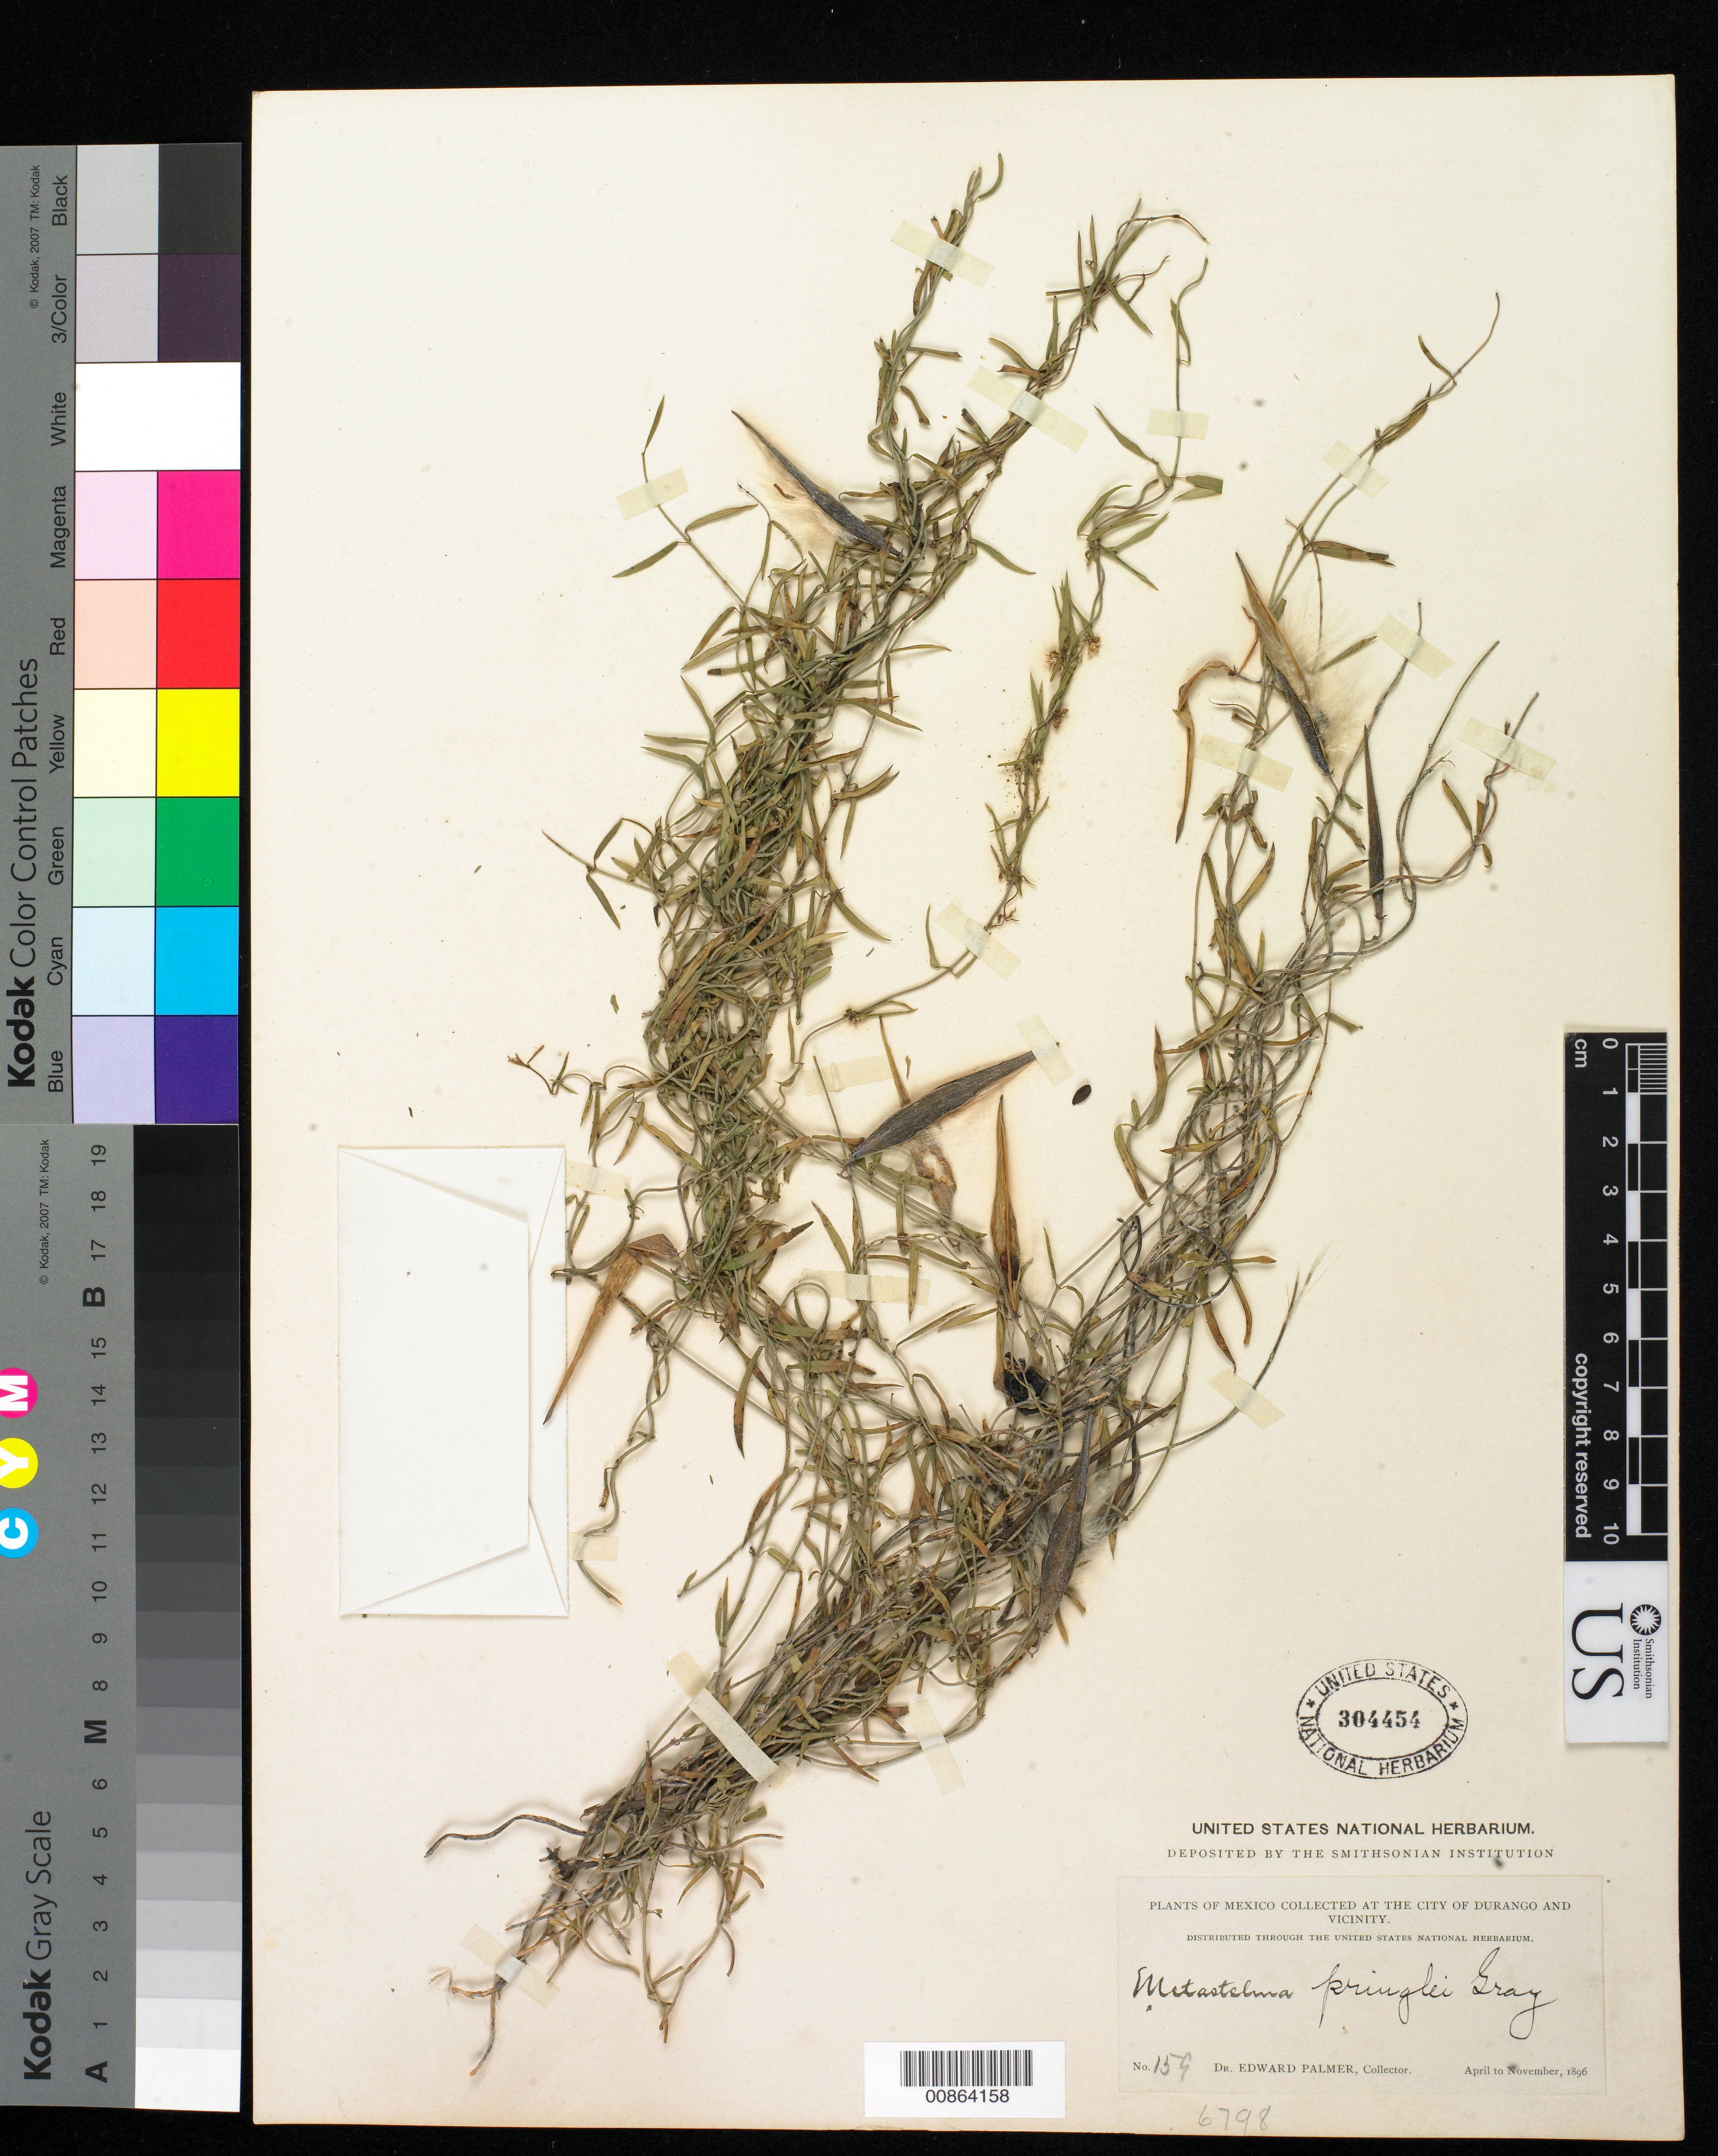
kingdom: Plantae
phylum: Tracheophyta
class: Magnoliopsida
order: Gentianales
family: Apocynaceae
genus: Metastelma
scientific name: Metastelma pringlei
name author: A. Gray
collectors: E. Palmer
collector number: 159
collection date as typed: Apr 1896 to -- Nov 1896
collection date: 1896-04/1896-11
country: Mexico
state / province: Durango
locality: City of Durango and vicinity.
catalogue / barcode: US 304454